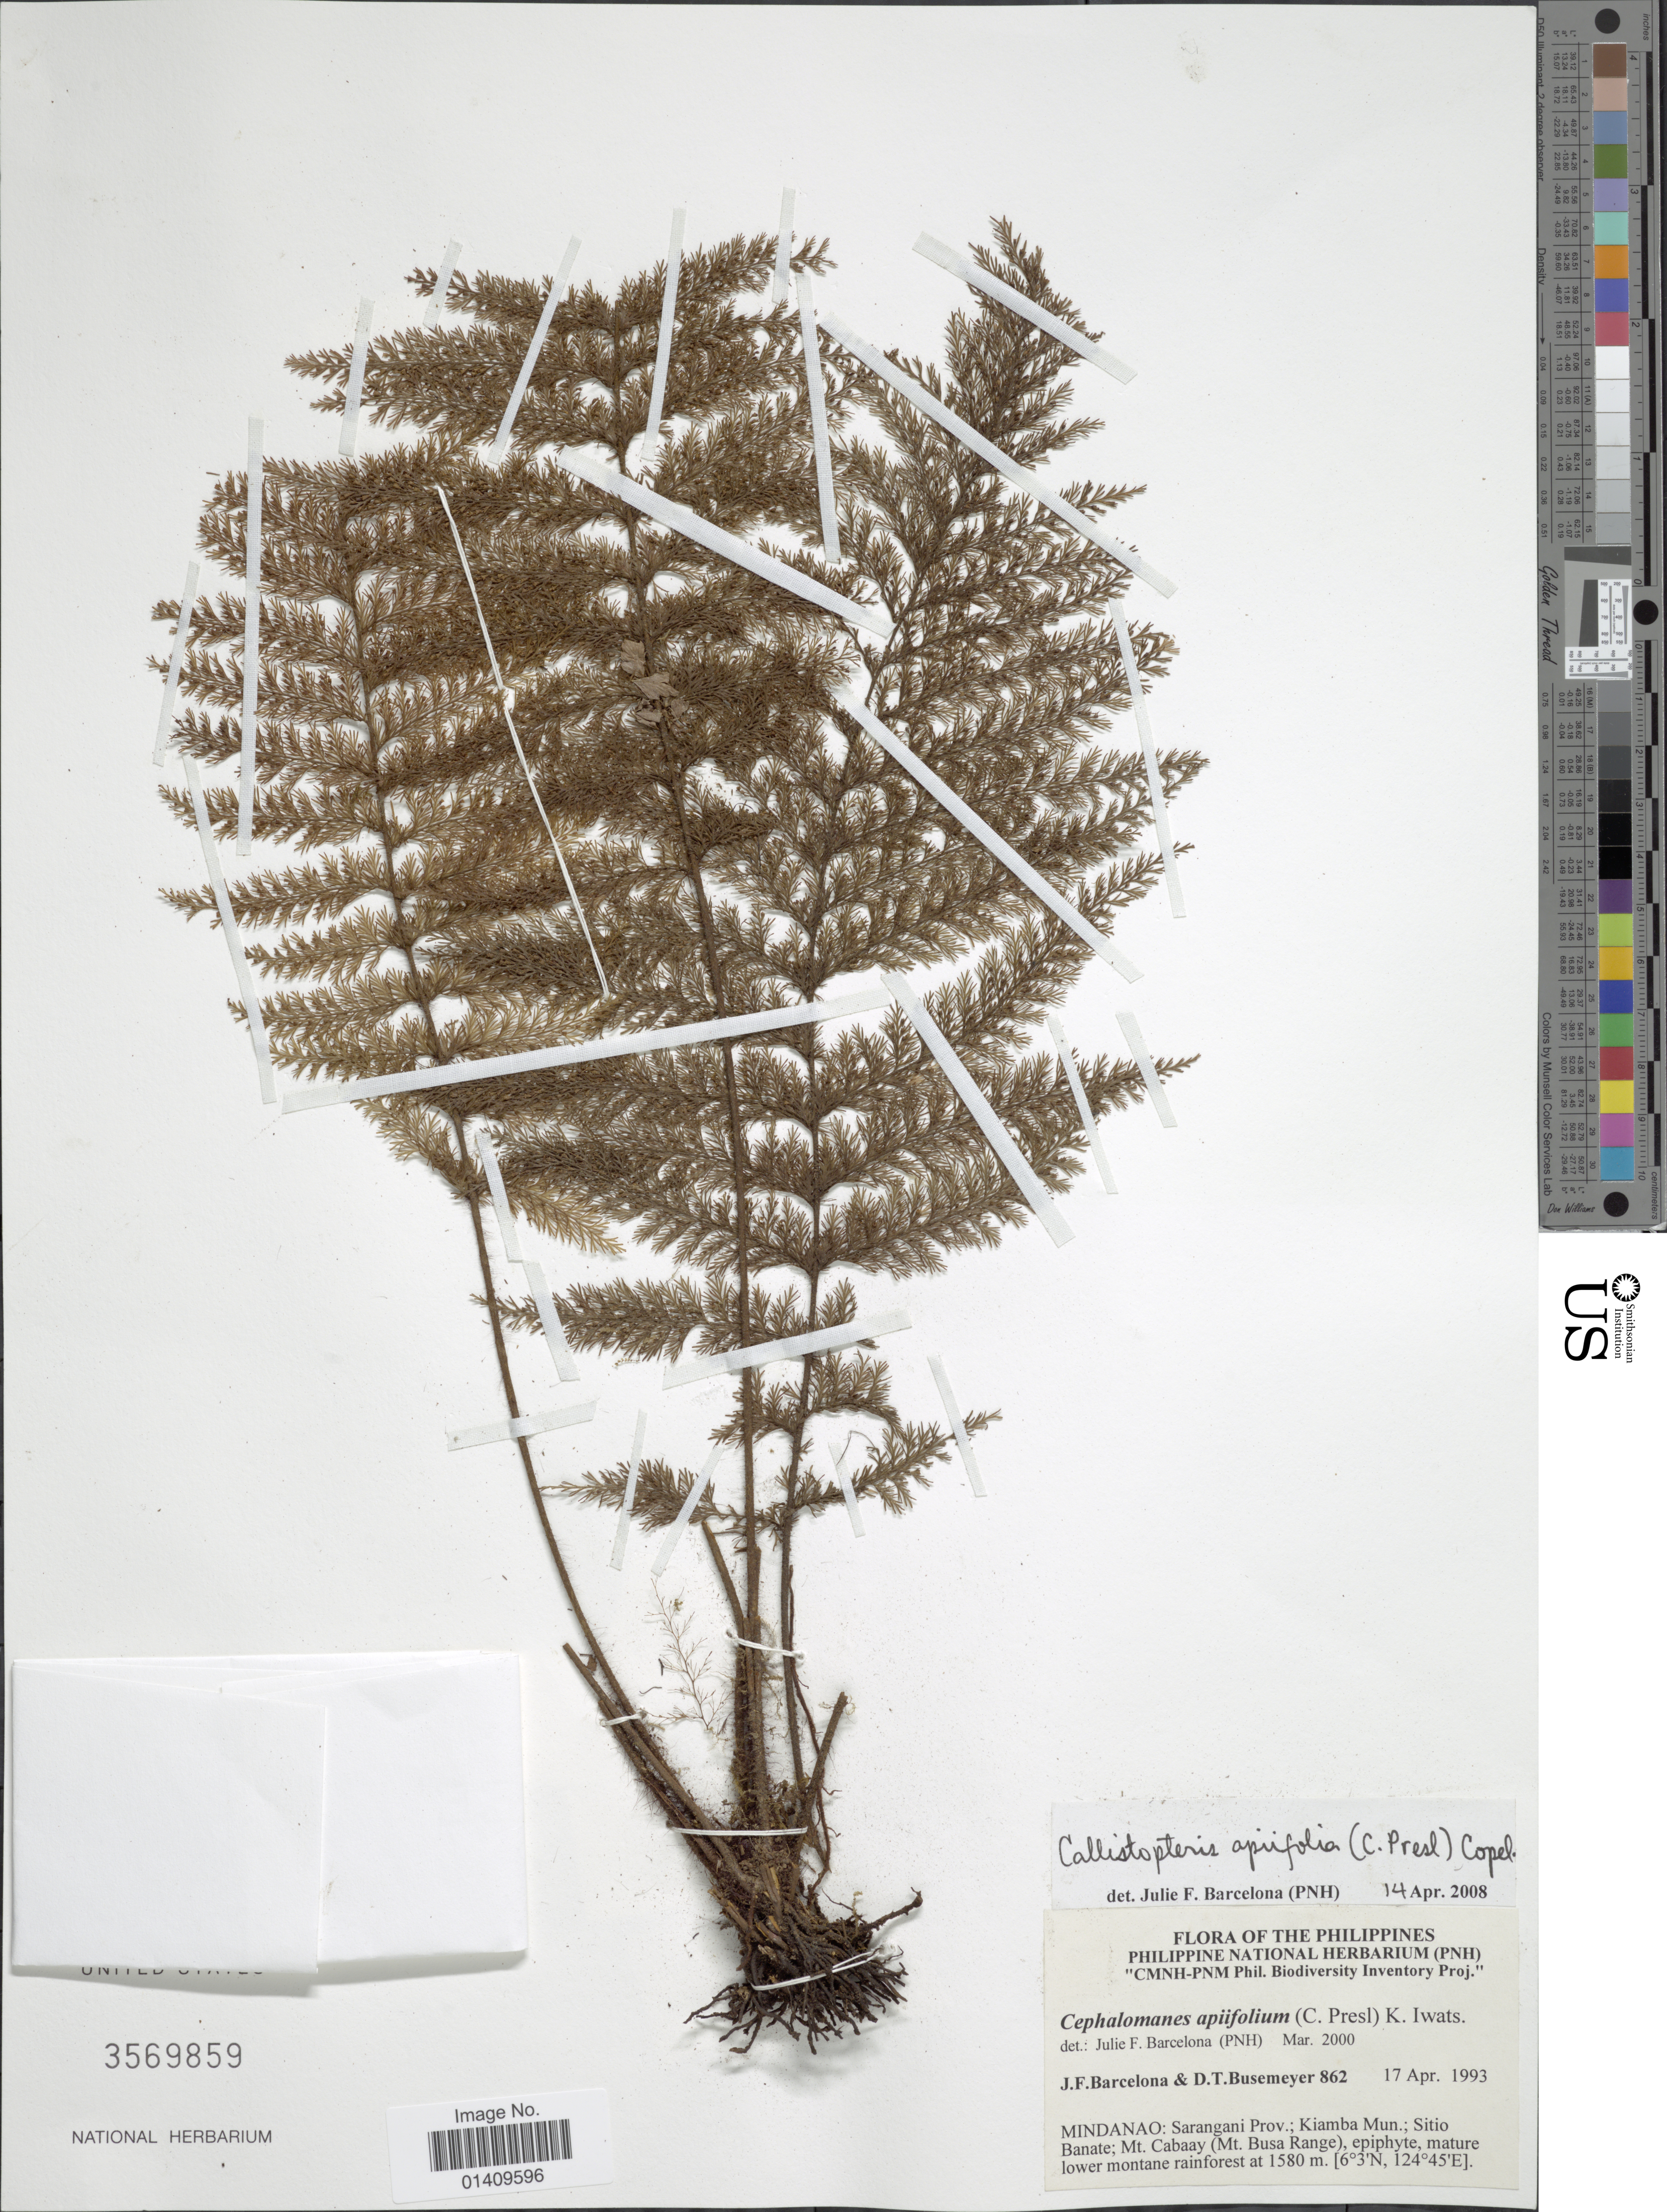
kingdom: Plantae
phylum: Tracheophyta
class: Polypodiopsida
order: Hymenophyllales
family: Hymenophyllaceae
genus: Callistopteris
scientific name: Callistopteris apiifolia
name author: (C. Presl) Copel.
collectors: J. F. Barcelona & D. Busemeyer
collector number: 862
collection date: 1993-04-17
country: Philippines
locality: Mindanao: Sarangani prov: Kiamba mun Sitio Banate Mt Cabaay Mt. Busa Range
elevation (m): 1580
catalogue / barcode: US 3569859